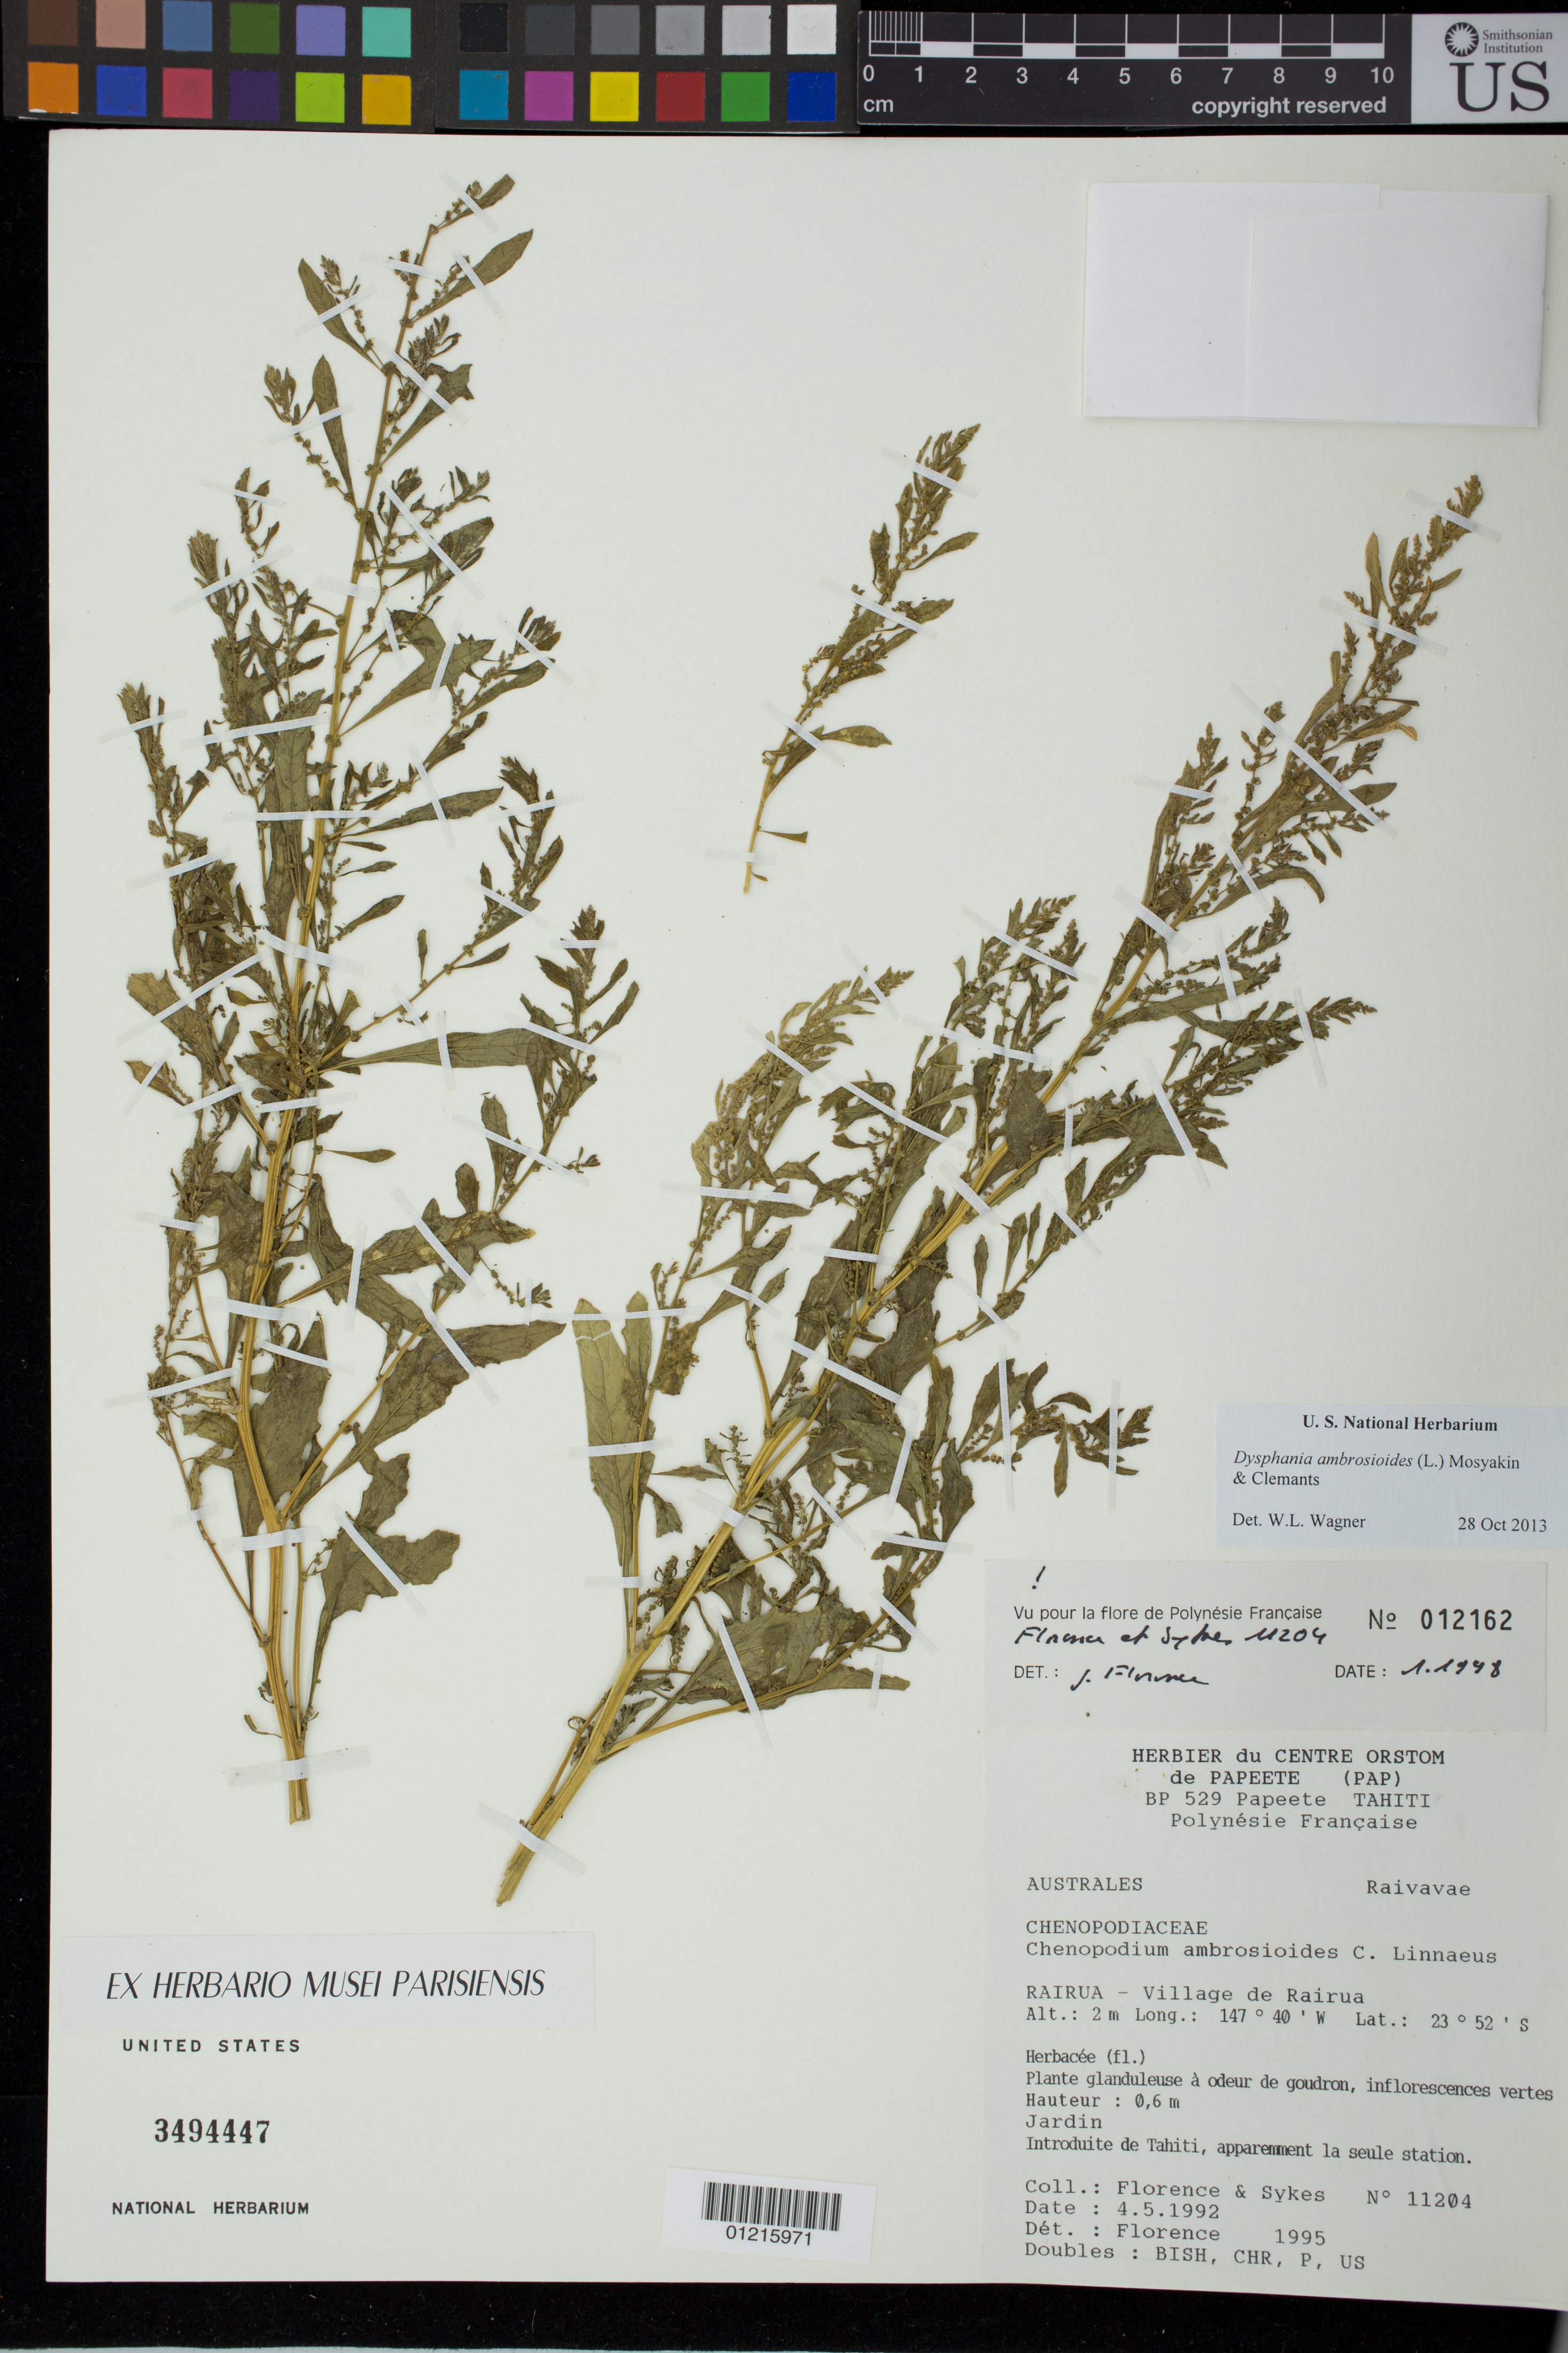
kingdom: Plantae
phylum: Tracheophyta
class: Magnoliopsida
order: Caryophyllales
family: Amaranthaceae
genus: Dysphania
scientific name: Dysphania ambrosioides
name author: (L.) Mosyakin & Clemants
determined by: Wagner, W. L., (BOT), Smithsonian Institution - National Museum of Natural History (UNITED STATES)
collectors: J. Florence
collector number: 11204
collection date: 1992-05-04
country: French Polynesia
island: Raivavae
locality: Rairua - village de Rairua.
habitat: Jardin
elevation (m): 2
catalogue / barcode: US 3494447